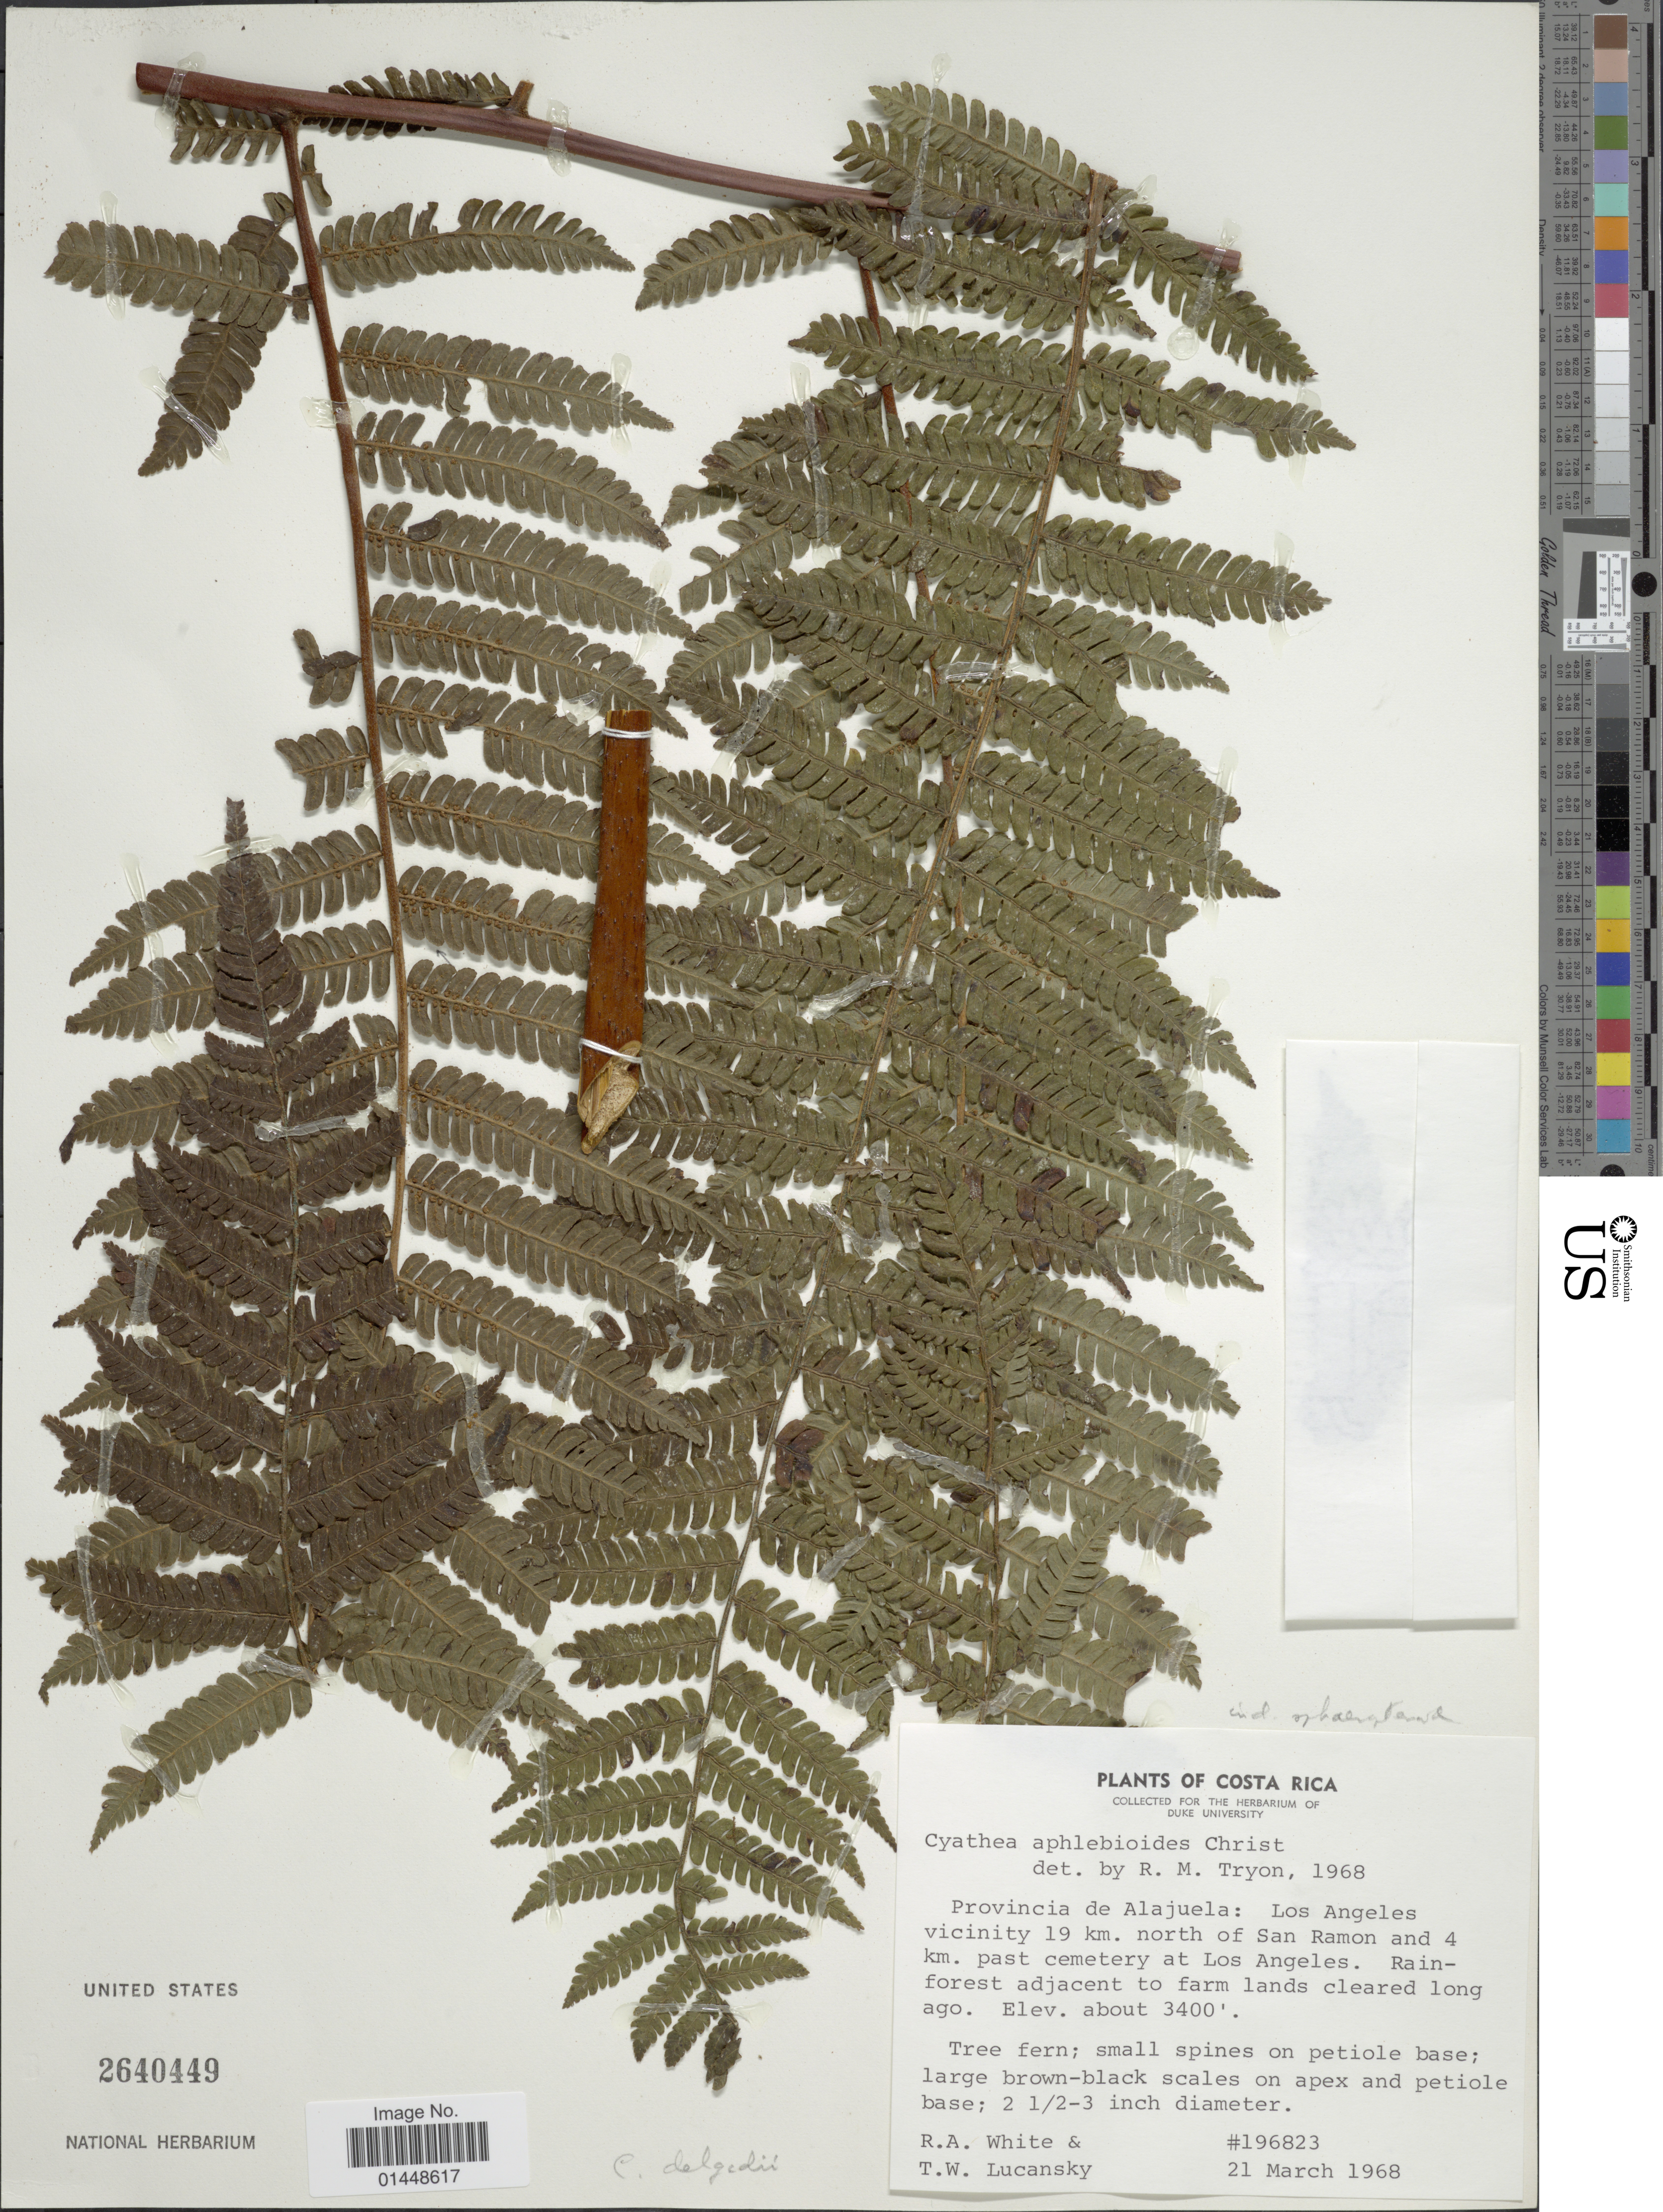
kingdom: Plantae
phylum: Tracheophyta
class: Polypodiopsida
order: Cyatheales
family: Cyatheaceae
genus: Cyathea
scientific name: Cyathea delgadii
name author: Pohl ex Sternb.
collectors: R. A. White & T. Lucansky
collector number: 196823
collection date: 1968-03-21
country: Costa Rica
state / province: Alajuela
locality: Provincia Alajuela: Los Angeles vicinity 19 km. north of San Ramon and 4 km. past cemetery at Los Angeles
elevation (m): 1036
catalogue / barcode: US 2640449